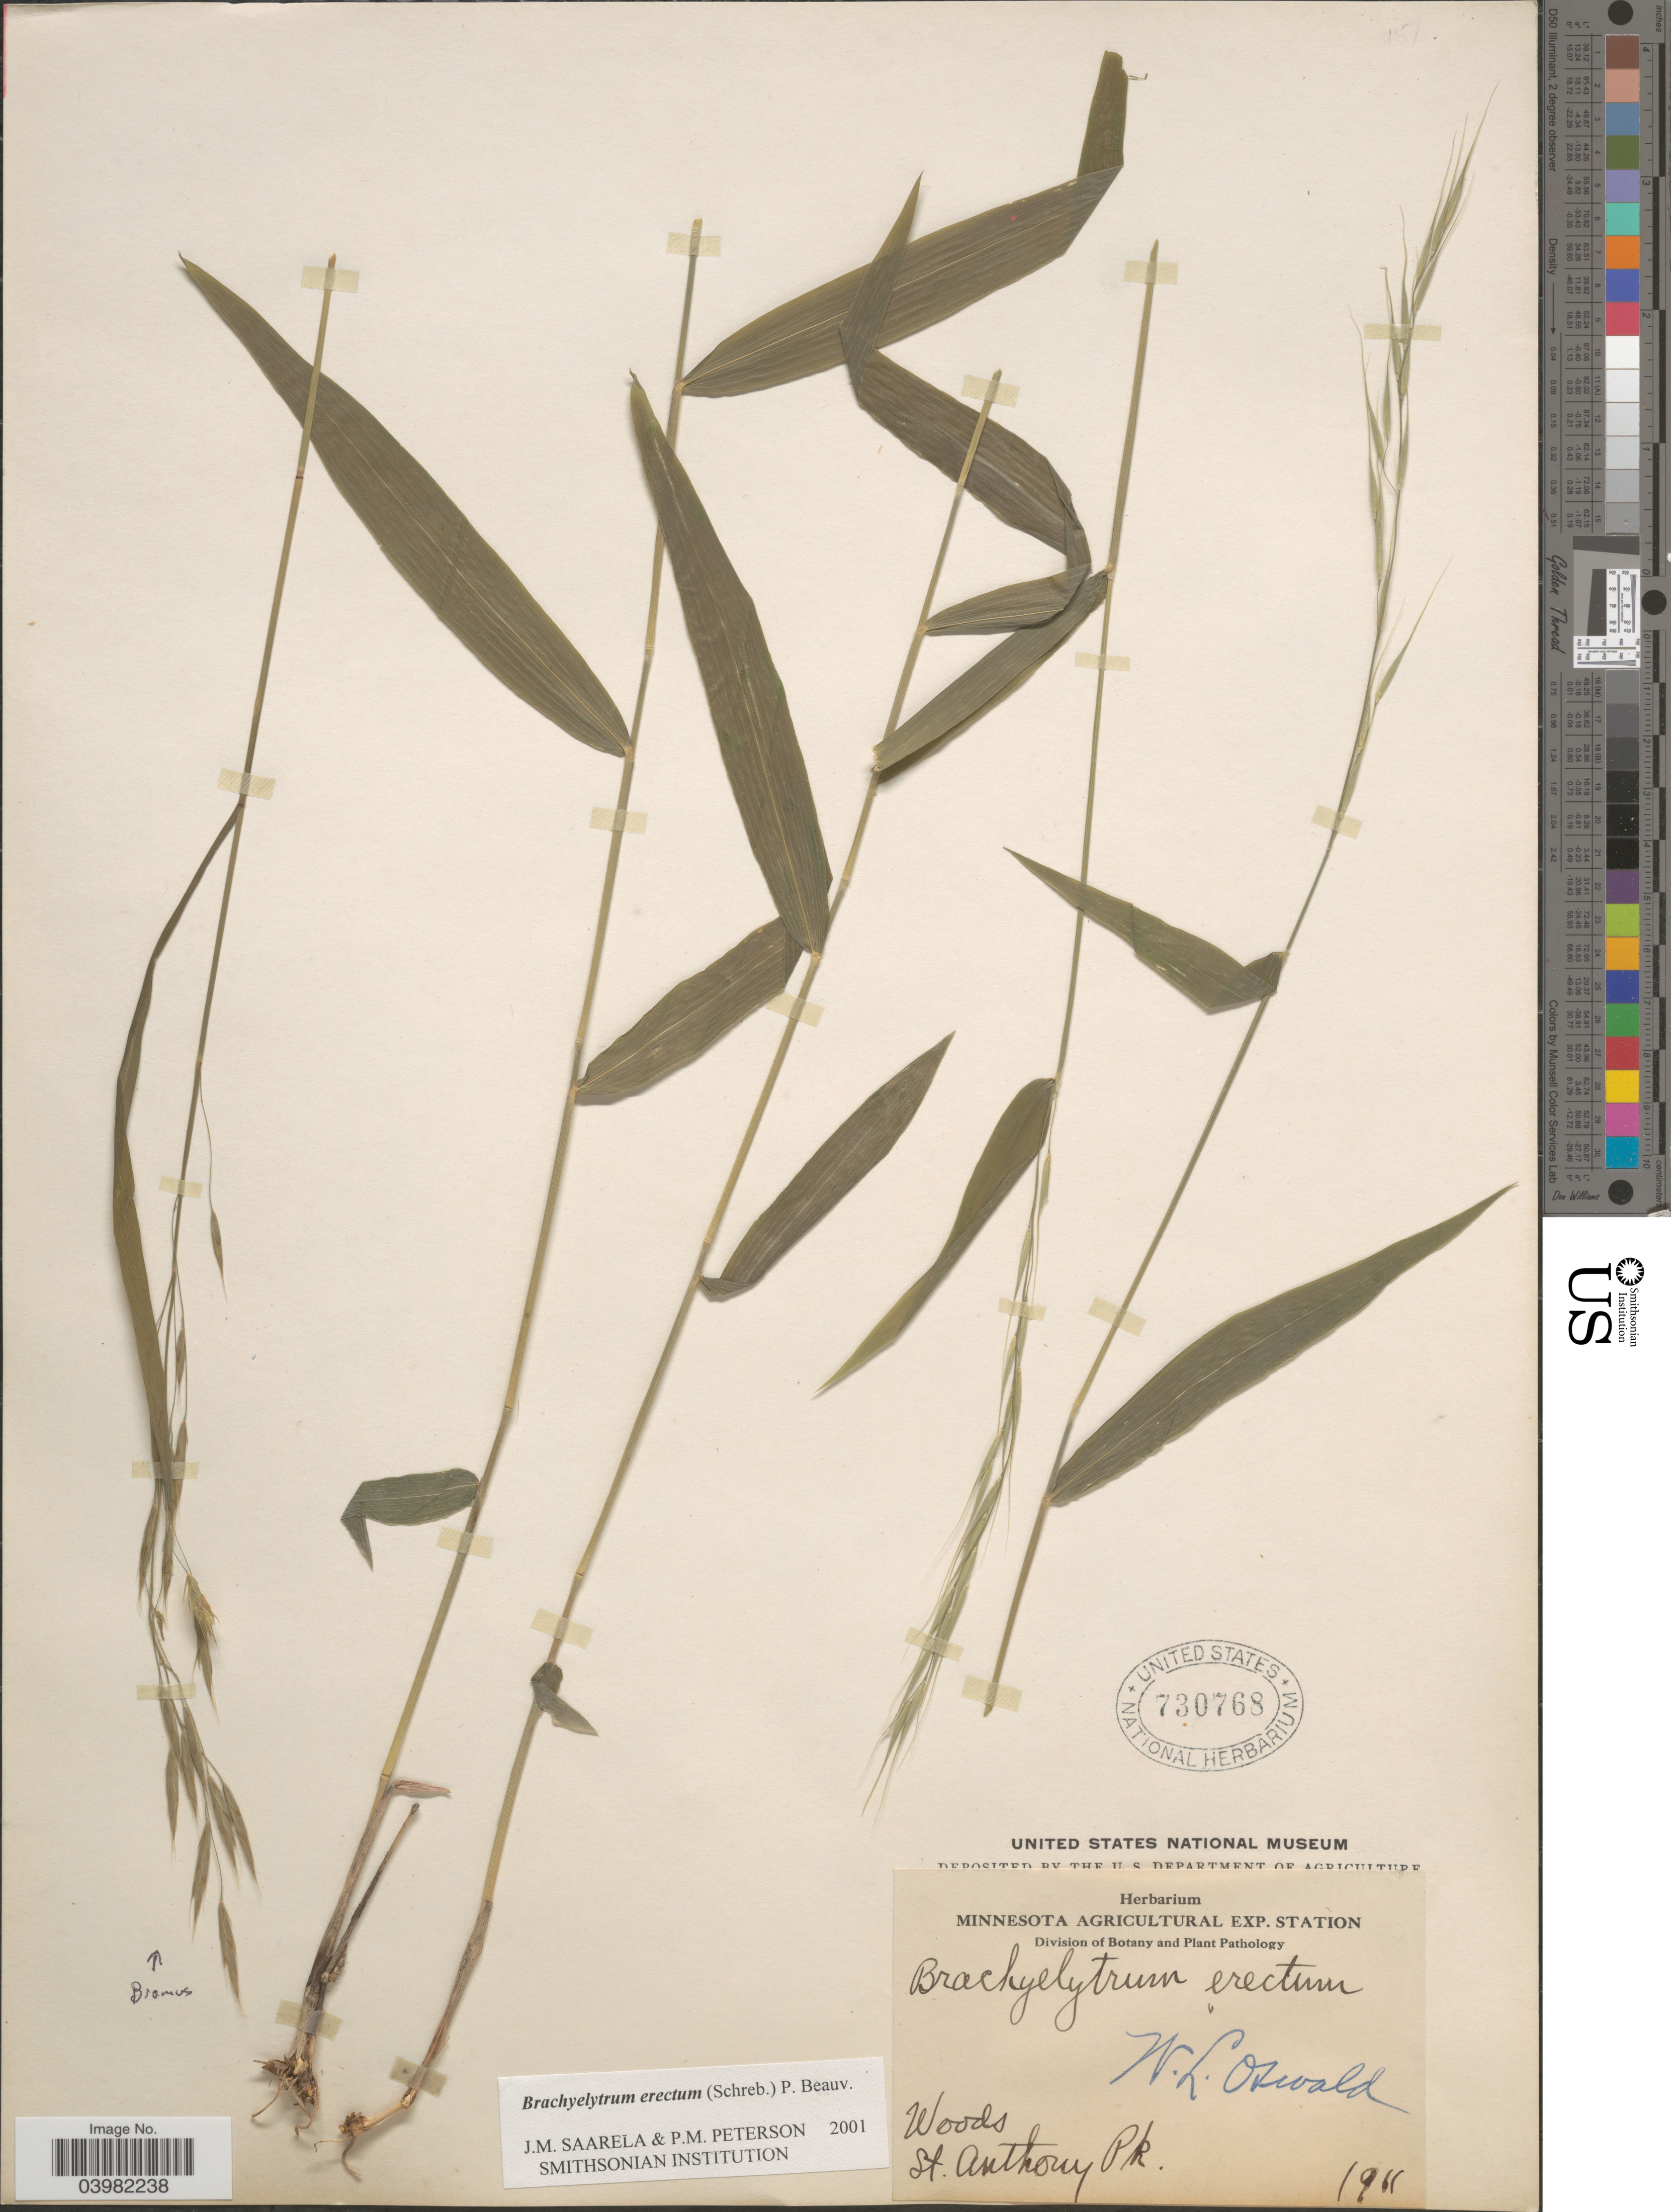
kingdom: Plantae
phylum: Tracheophyta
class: Liliopsida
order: Poales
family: Poaceae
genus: Brachyelytrum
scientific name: Brachyelytrum erectum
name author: (Schreb.) P. Beauv.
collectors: W. Oswald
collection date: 1911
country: United States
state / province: Minnesota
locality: St. Anthony Pk.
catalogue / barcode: US 730768